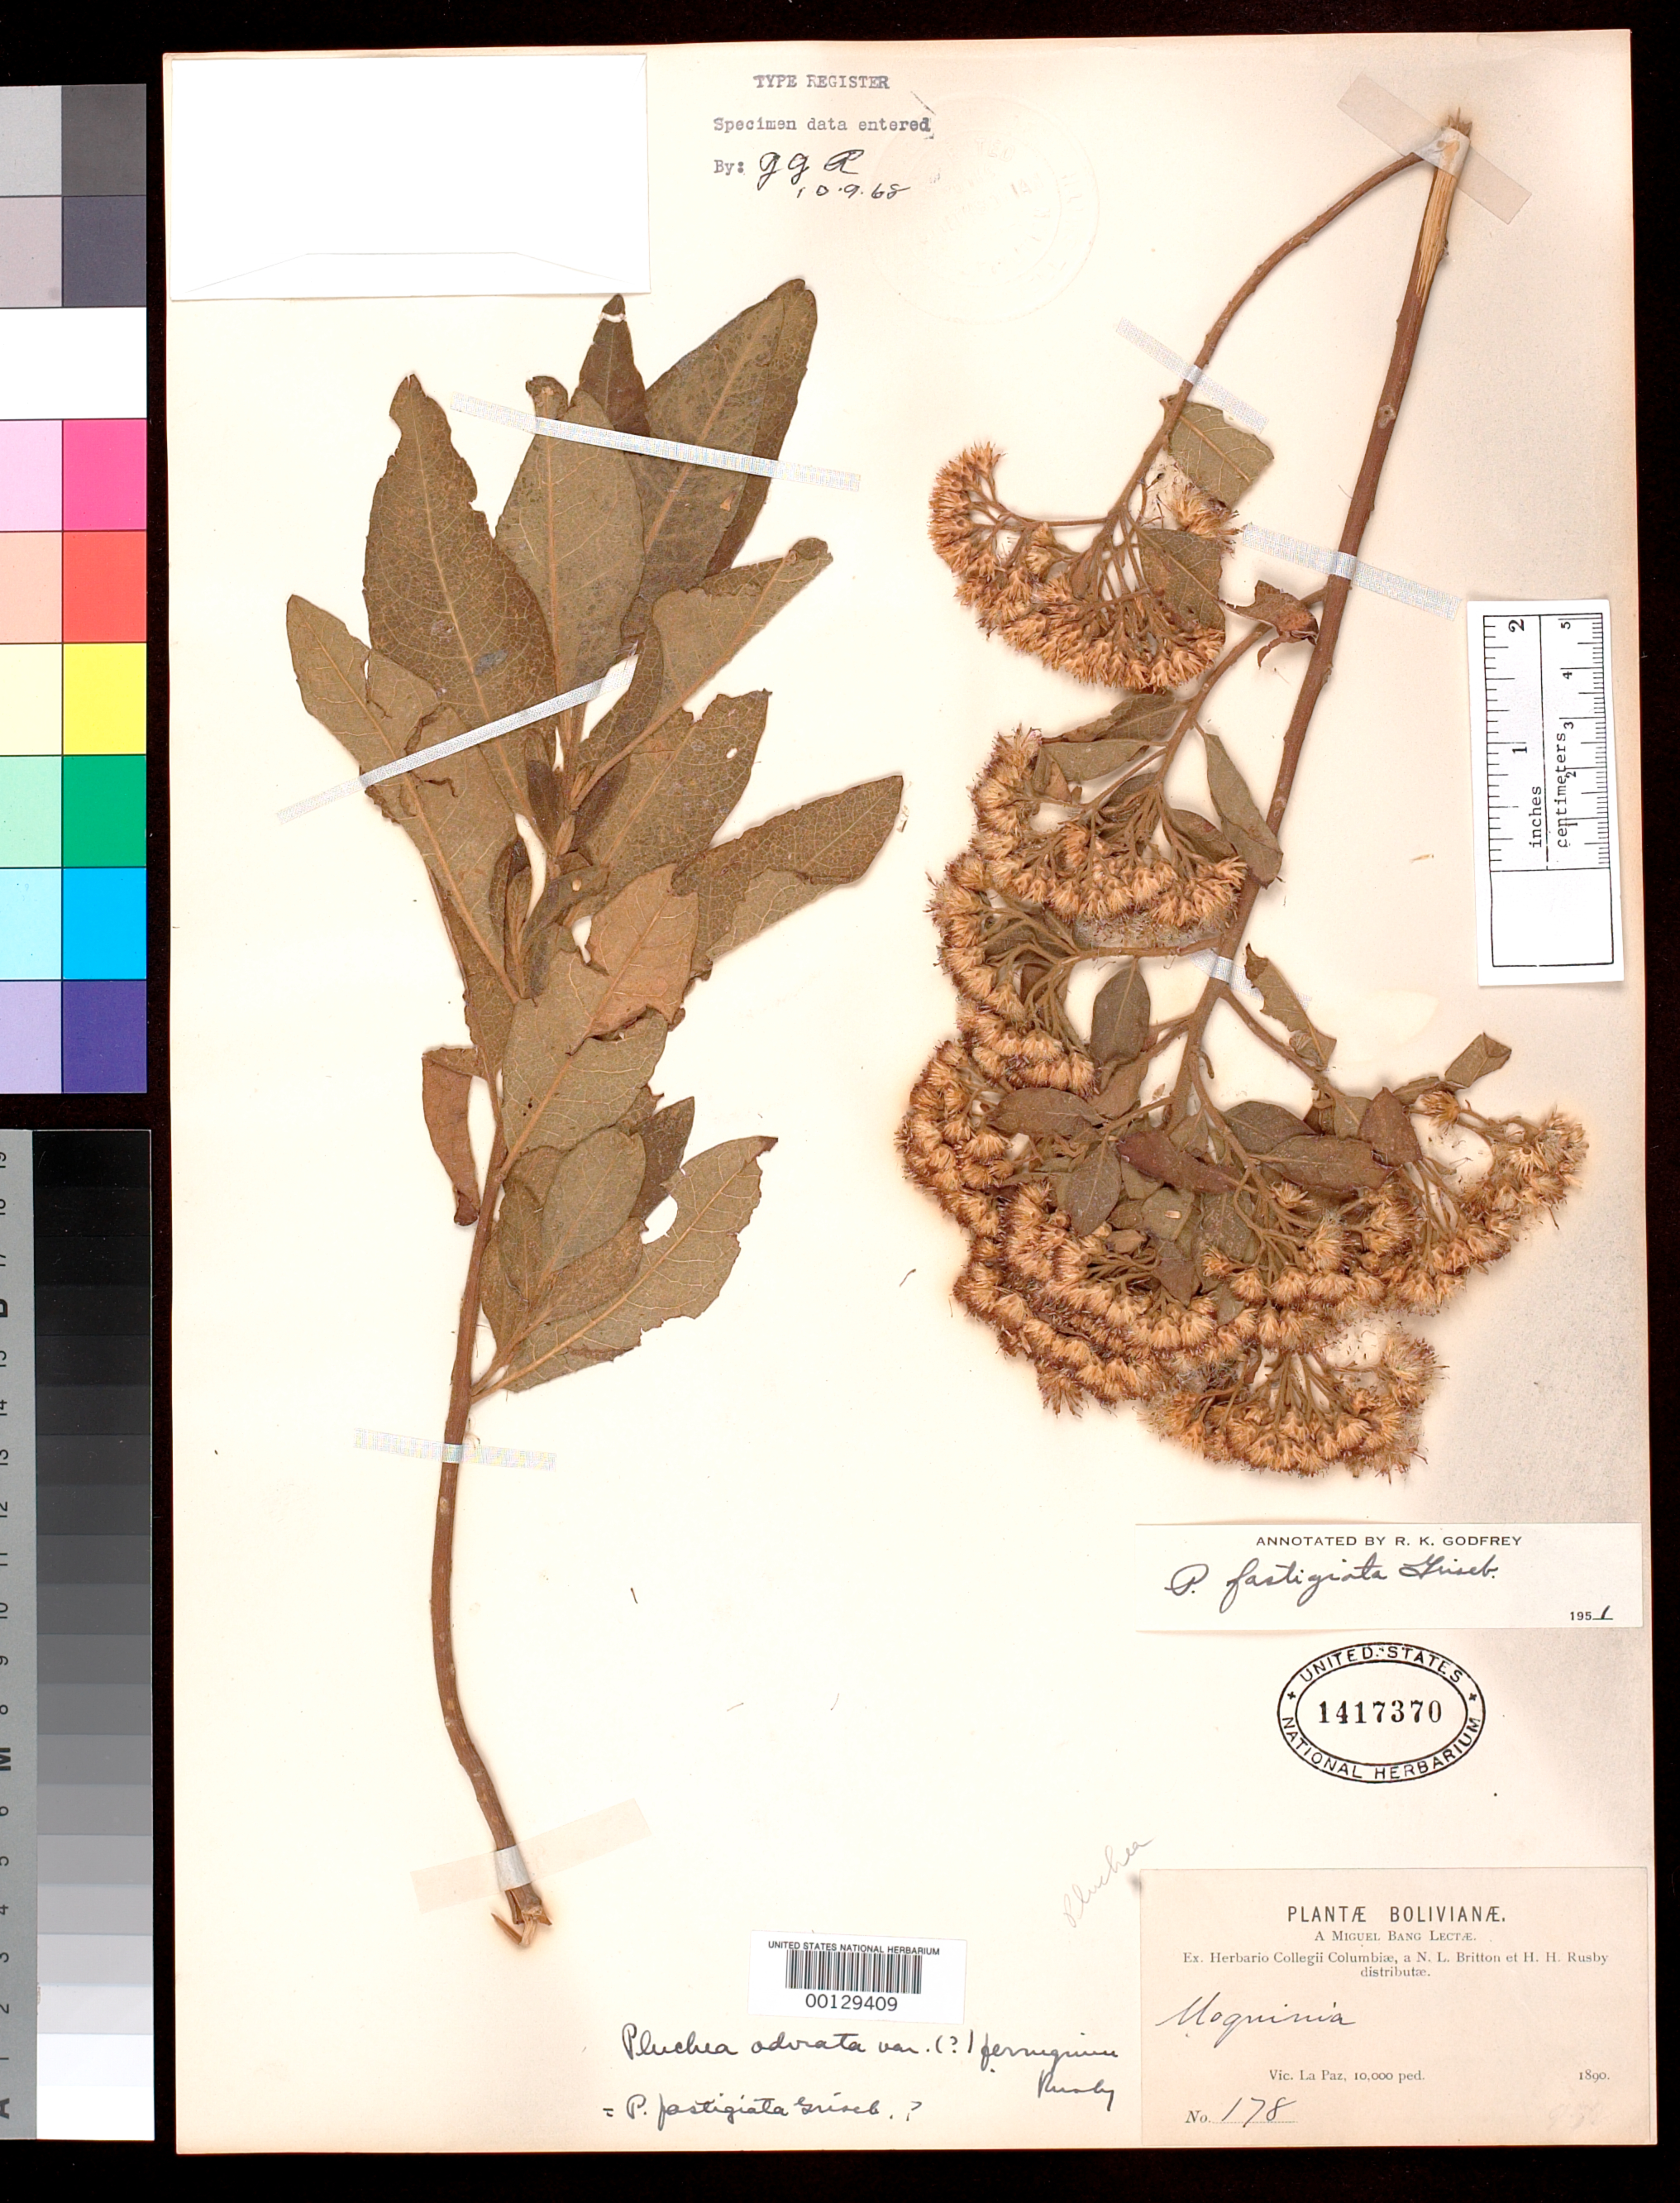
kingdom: Plantae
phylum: Tracheophyta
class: Magnoliopsida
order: Asterales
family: Asteraceae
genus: Pluchea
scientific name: Pluchea odorata var. ferruginea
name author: Rusby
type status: Isotype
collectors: M. Bang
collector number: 178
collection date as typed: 1890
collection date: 1890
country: Bolivia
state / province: La Paz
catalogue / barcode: US 1417370